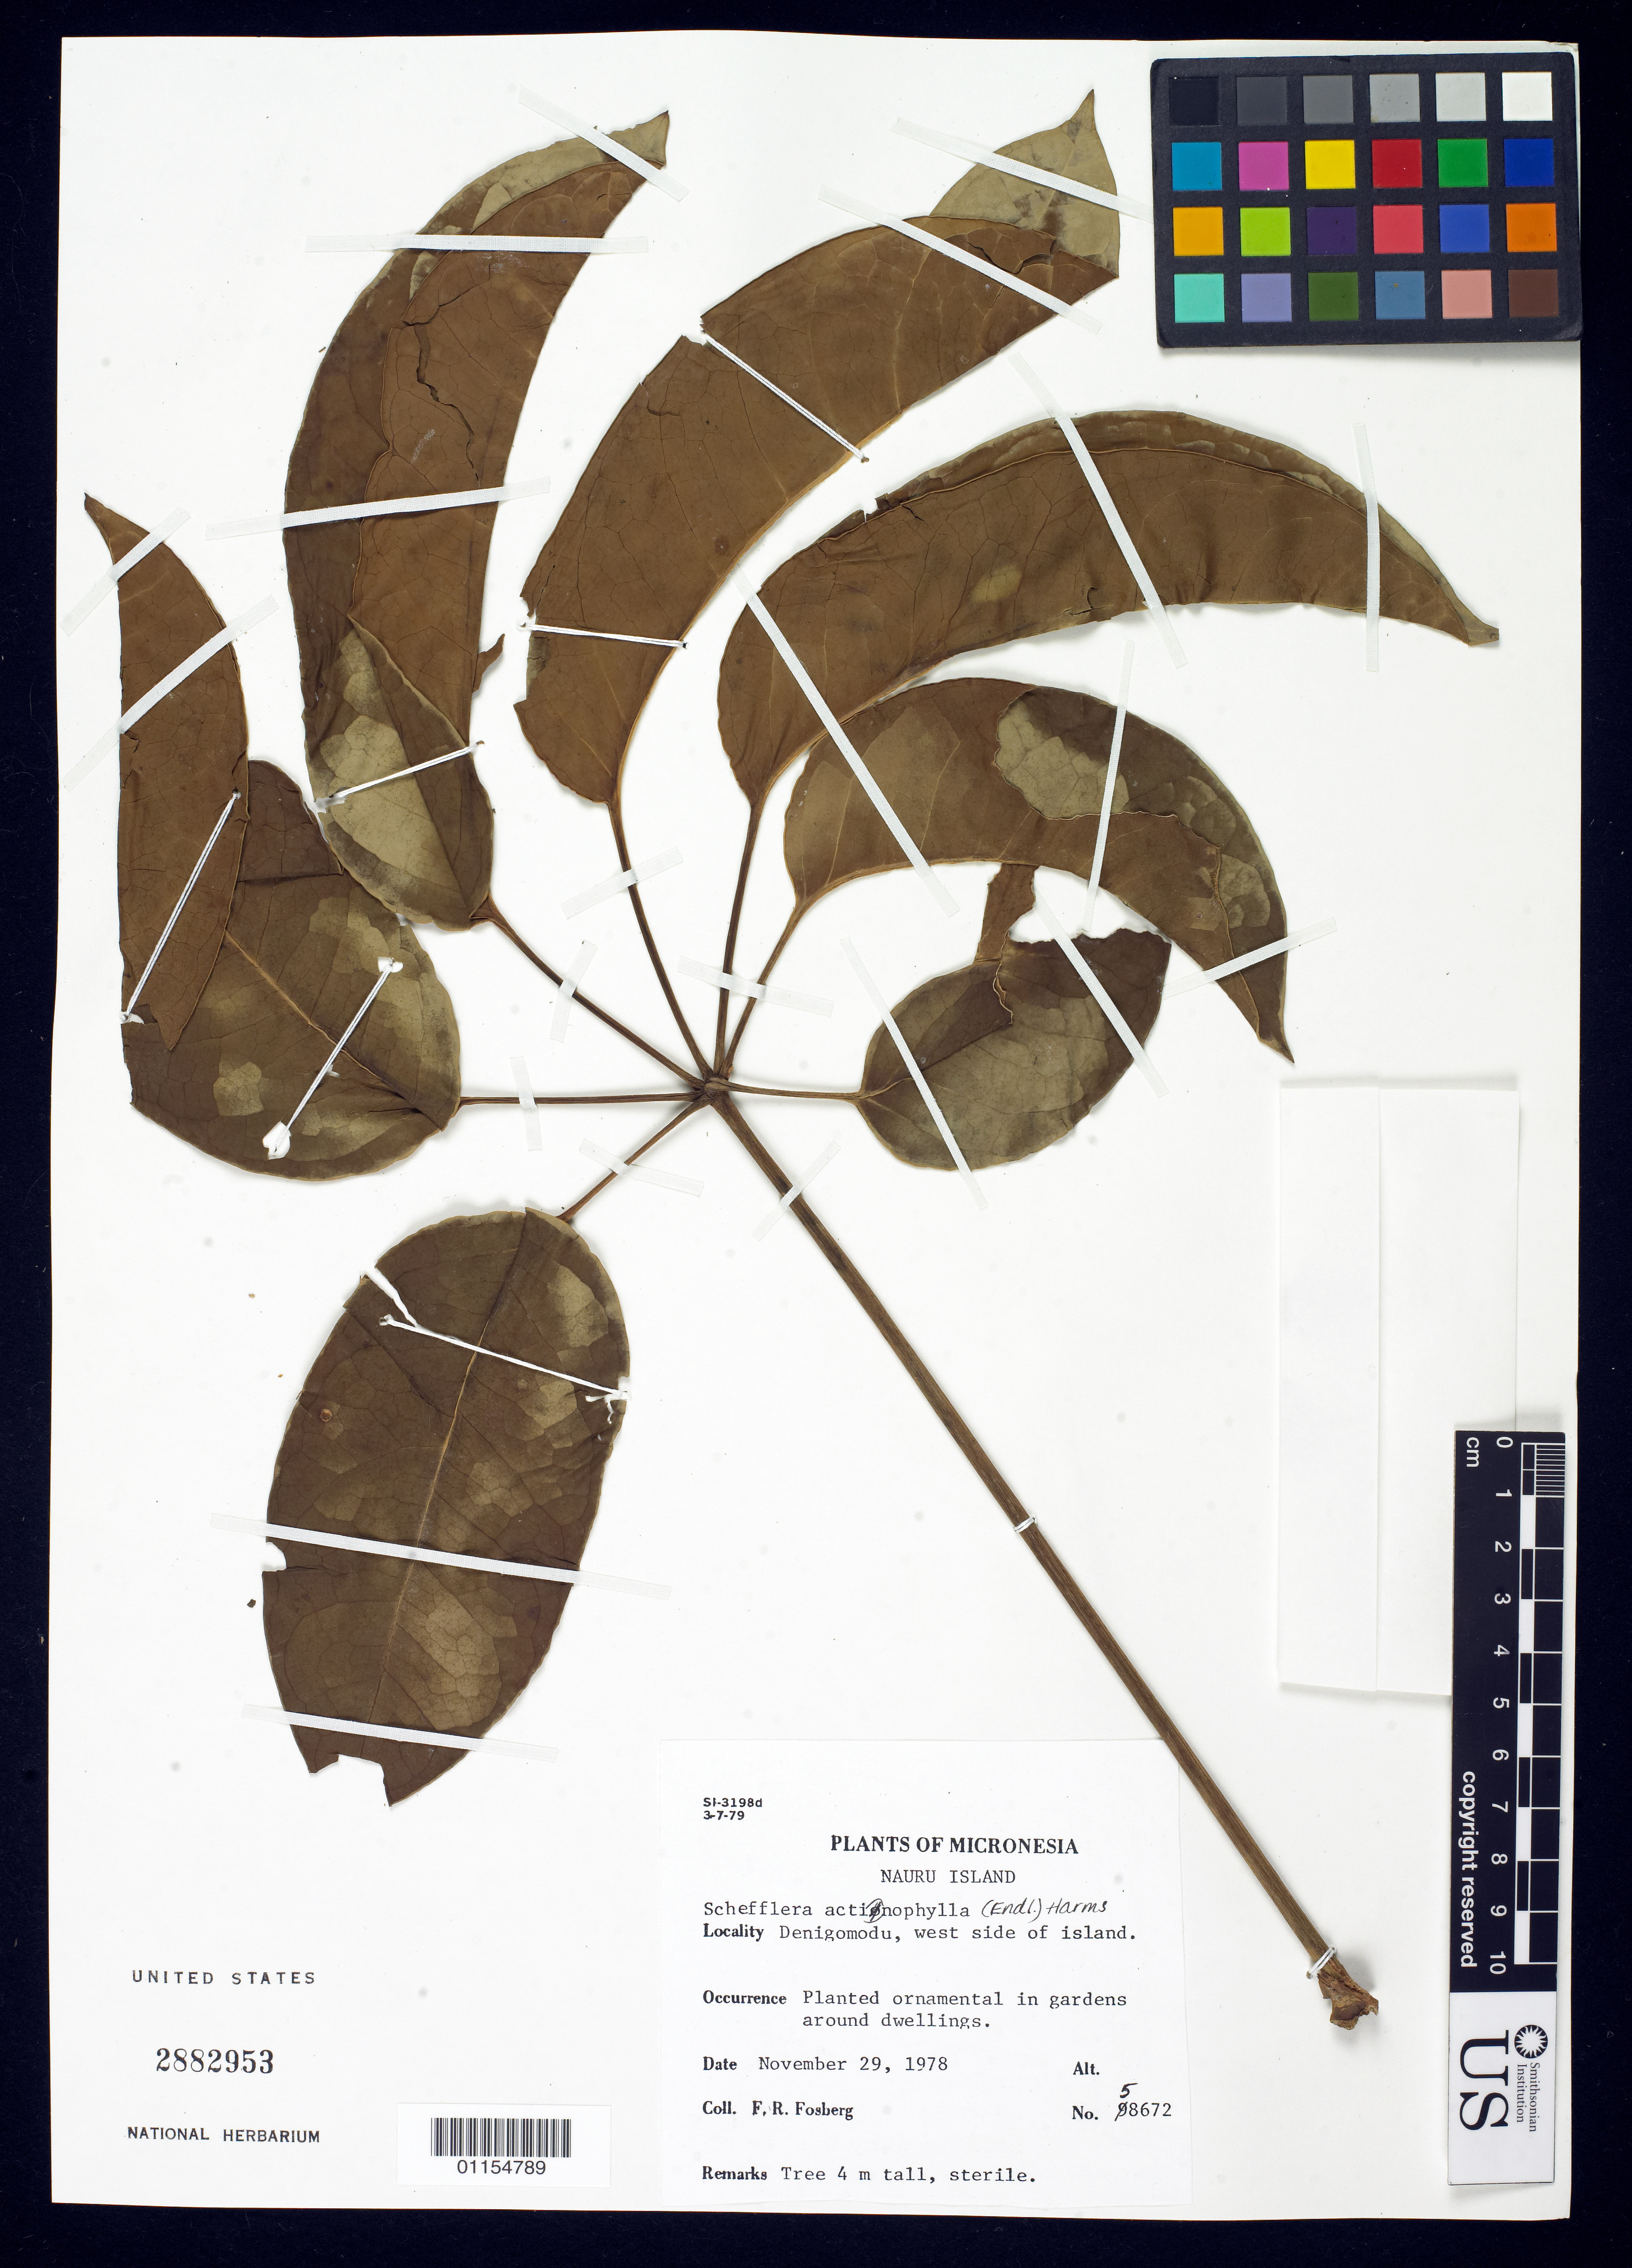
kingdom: Plantae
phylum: Tracheophyta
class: Magnoliopsida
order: Apiales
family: Araliaceae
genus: Heptapleurum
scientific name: Heptapleurum actinophyllum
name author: (Endl.) Lowry & G. M. Plunkett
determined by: Wagner, W. L., (BOT), Smithsonian Institution - National Museum of Natural History (UNITED STATES)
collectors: F. R. Fosberg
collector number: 58672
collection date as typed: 29 Nov 1978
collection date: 1978-11-29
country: Nauru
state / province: Denigomodu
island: Nauru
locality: Denigomodu, W side of island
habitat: gardens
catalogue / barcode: US 2882953